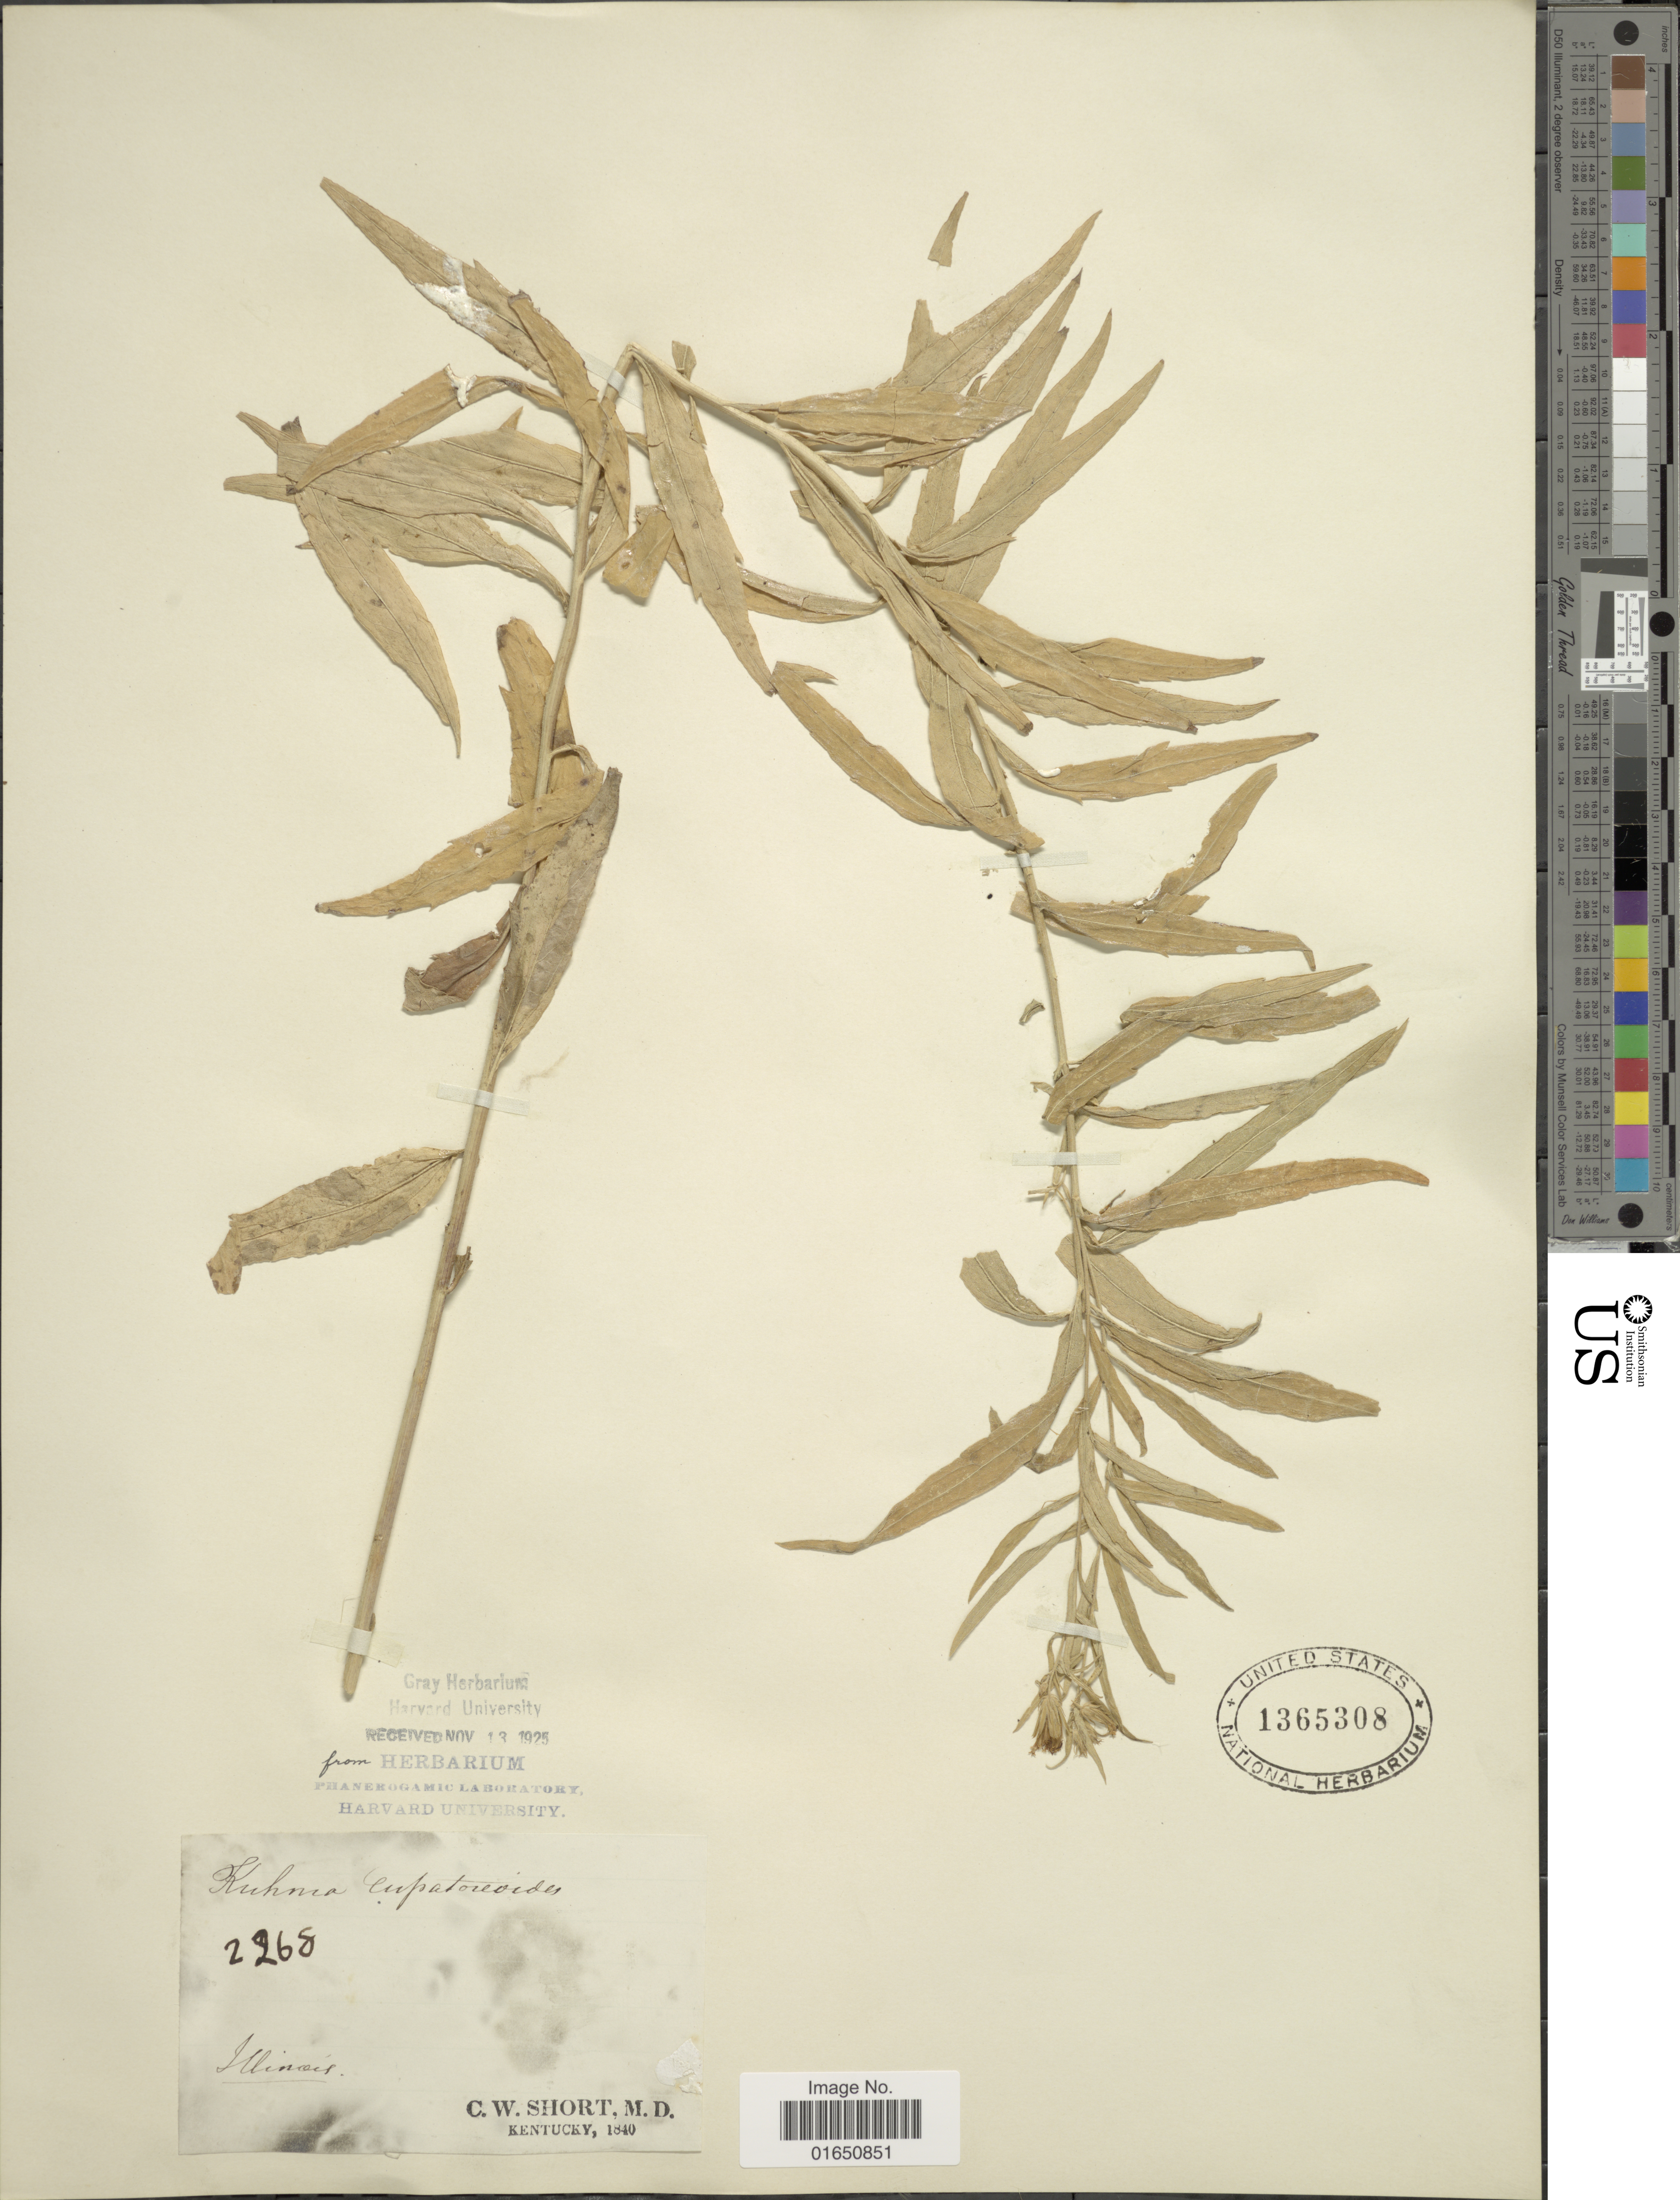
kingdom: Plantae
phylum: Tracheophyta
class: Magnoliopsida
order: Asterales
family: Asteraceae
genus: Brickellia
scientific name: Brickellia eupatorioides var. corymbulosa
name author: (Torr. & A. Gray) Shinners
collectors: C. W. Short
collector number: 2268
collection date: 1840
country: United States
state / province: Illinois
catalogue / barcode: US 1365308